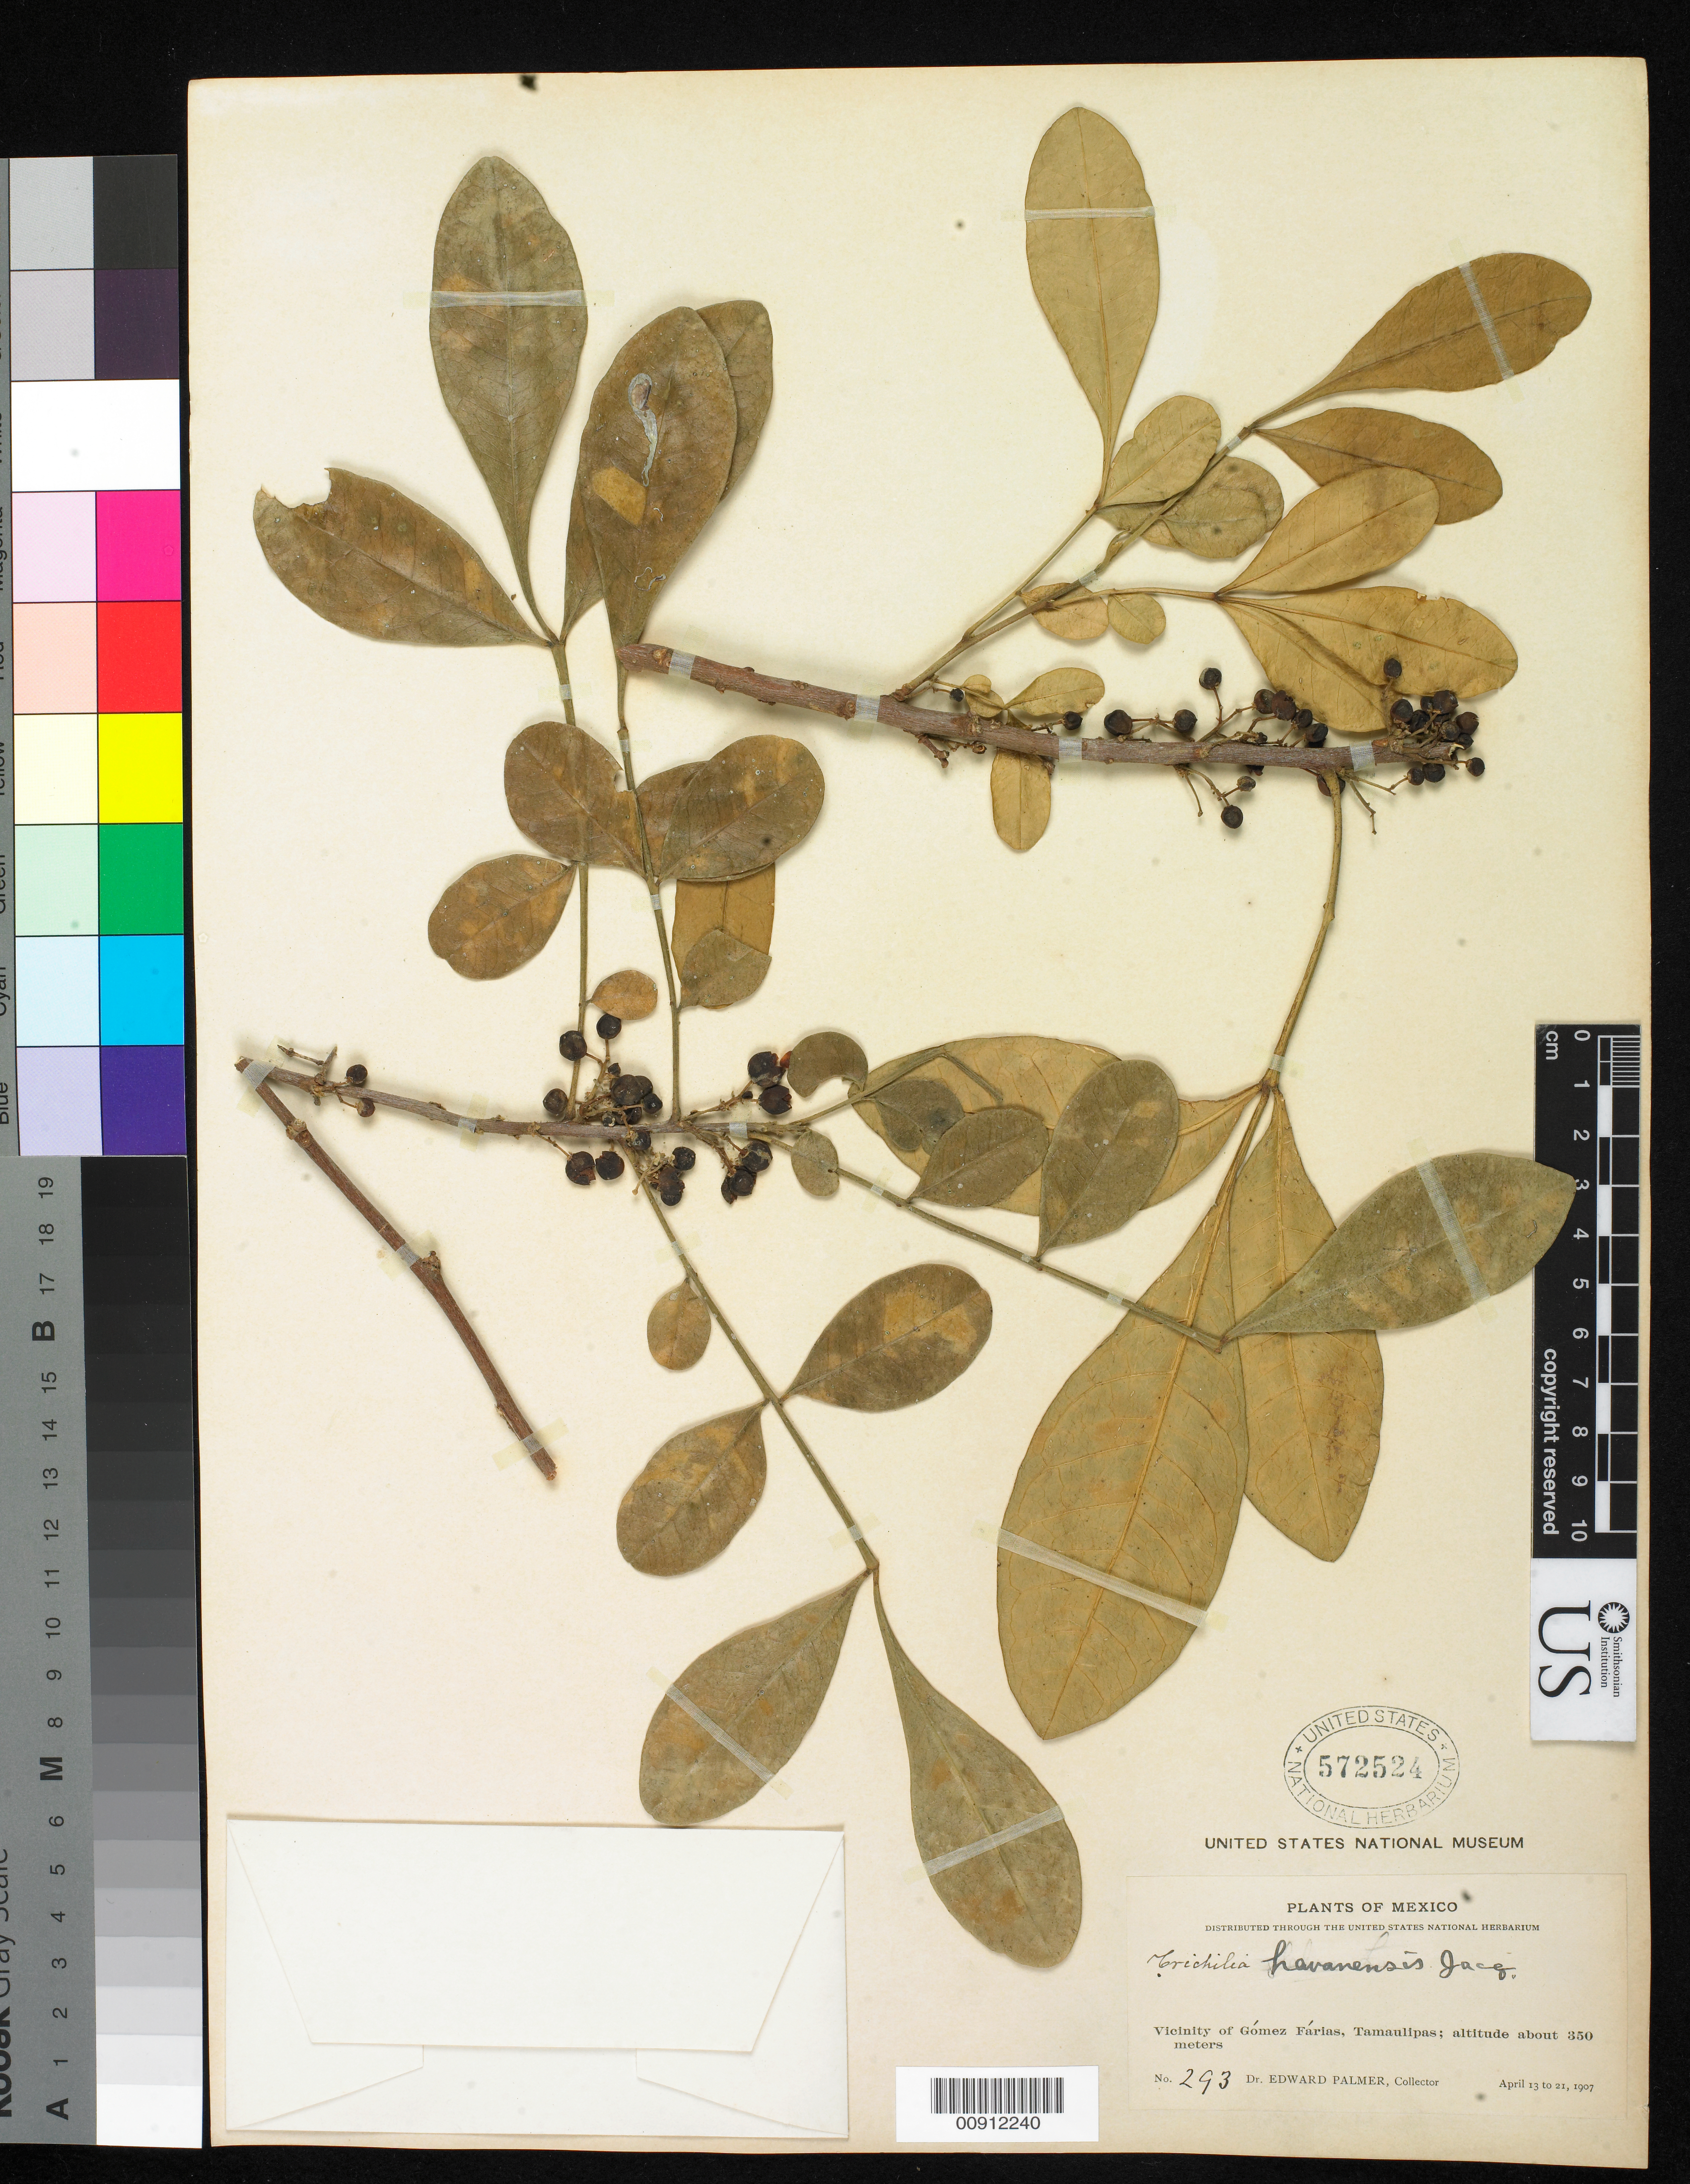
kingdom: Plantae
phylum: Tracheophyta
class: Magnoliopsida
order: Sapindales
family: Meliaceae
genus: Trichilia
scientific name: Trichilia havanensis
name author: Jacq.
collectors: E. Palmer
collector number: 293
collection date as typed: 13 Apr 1907 to 21 Apr 1907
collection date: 1907-04-13/1907-04-21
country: Mexico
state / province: Tamaulipas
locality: Vicinity of Gómez Farias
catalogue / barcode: US 572524